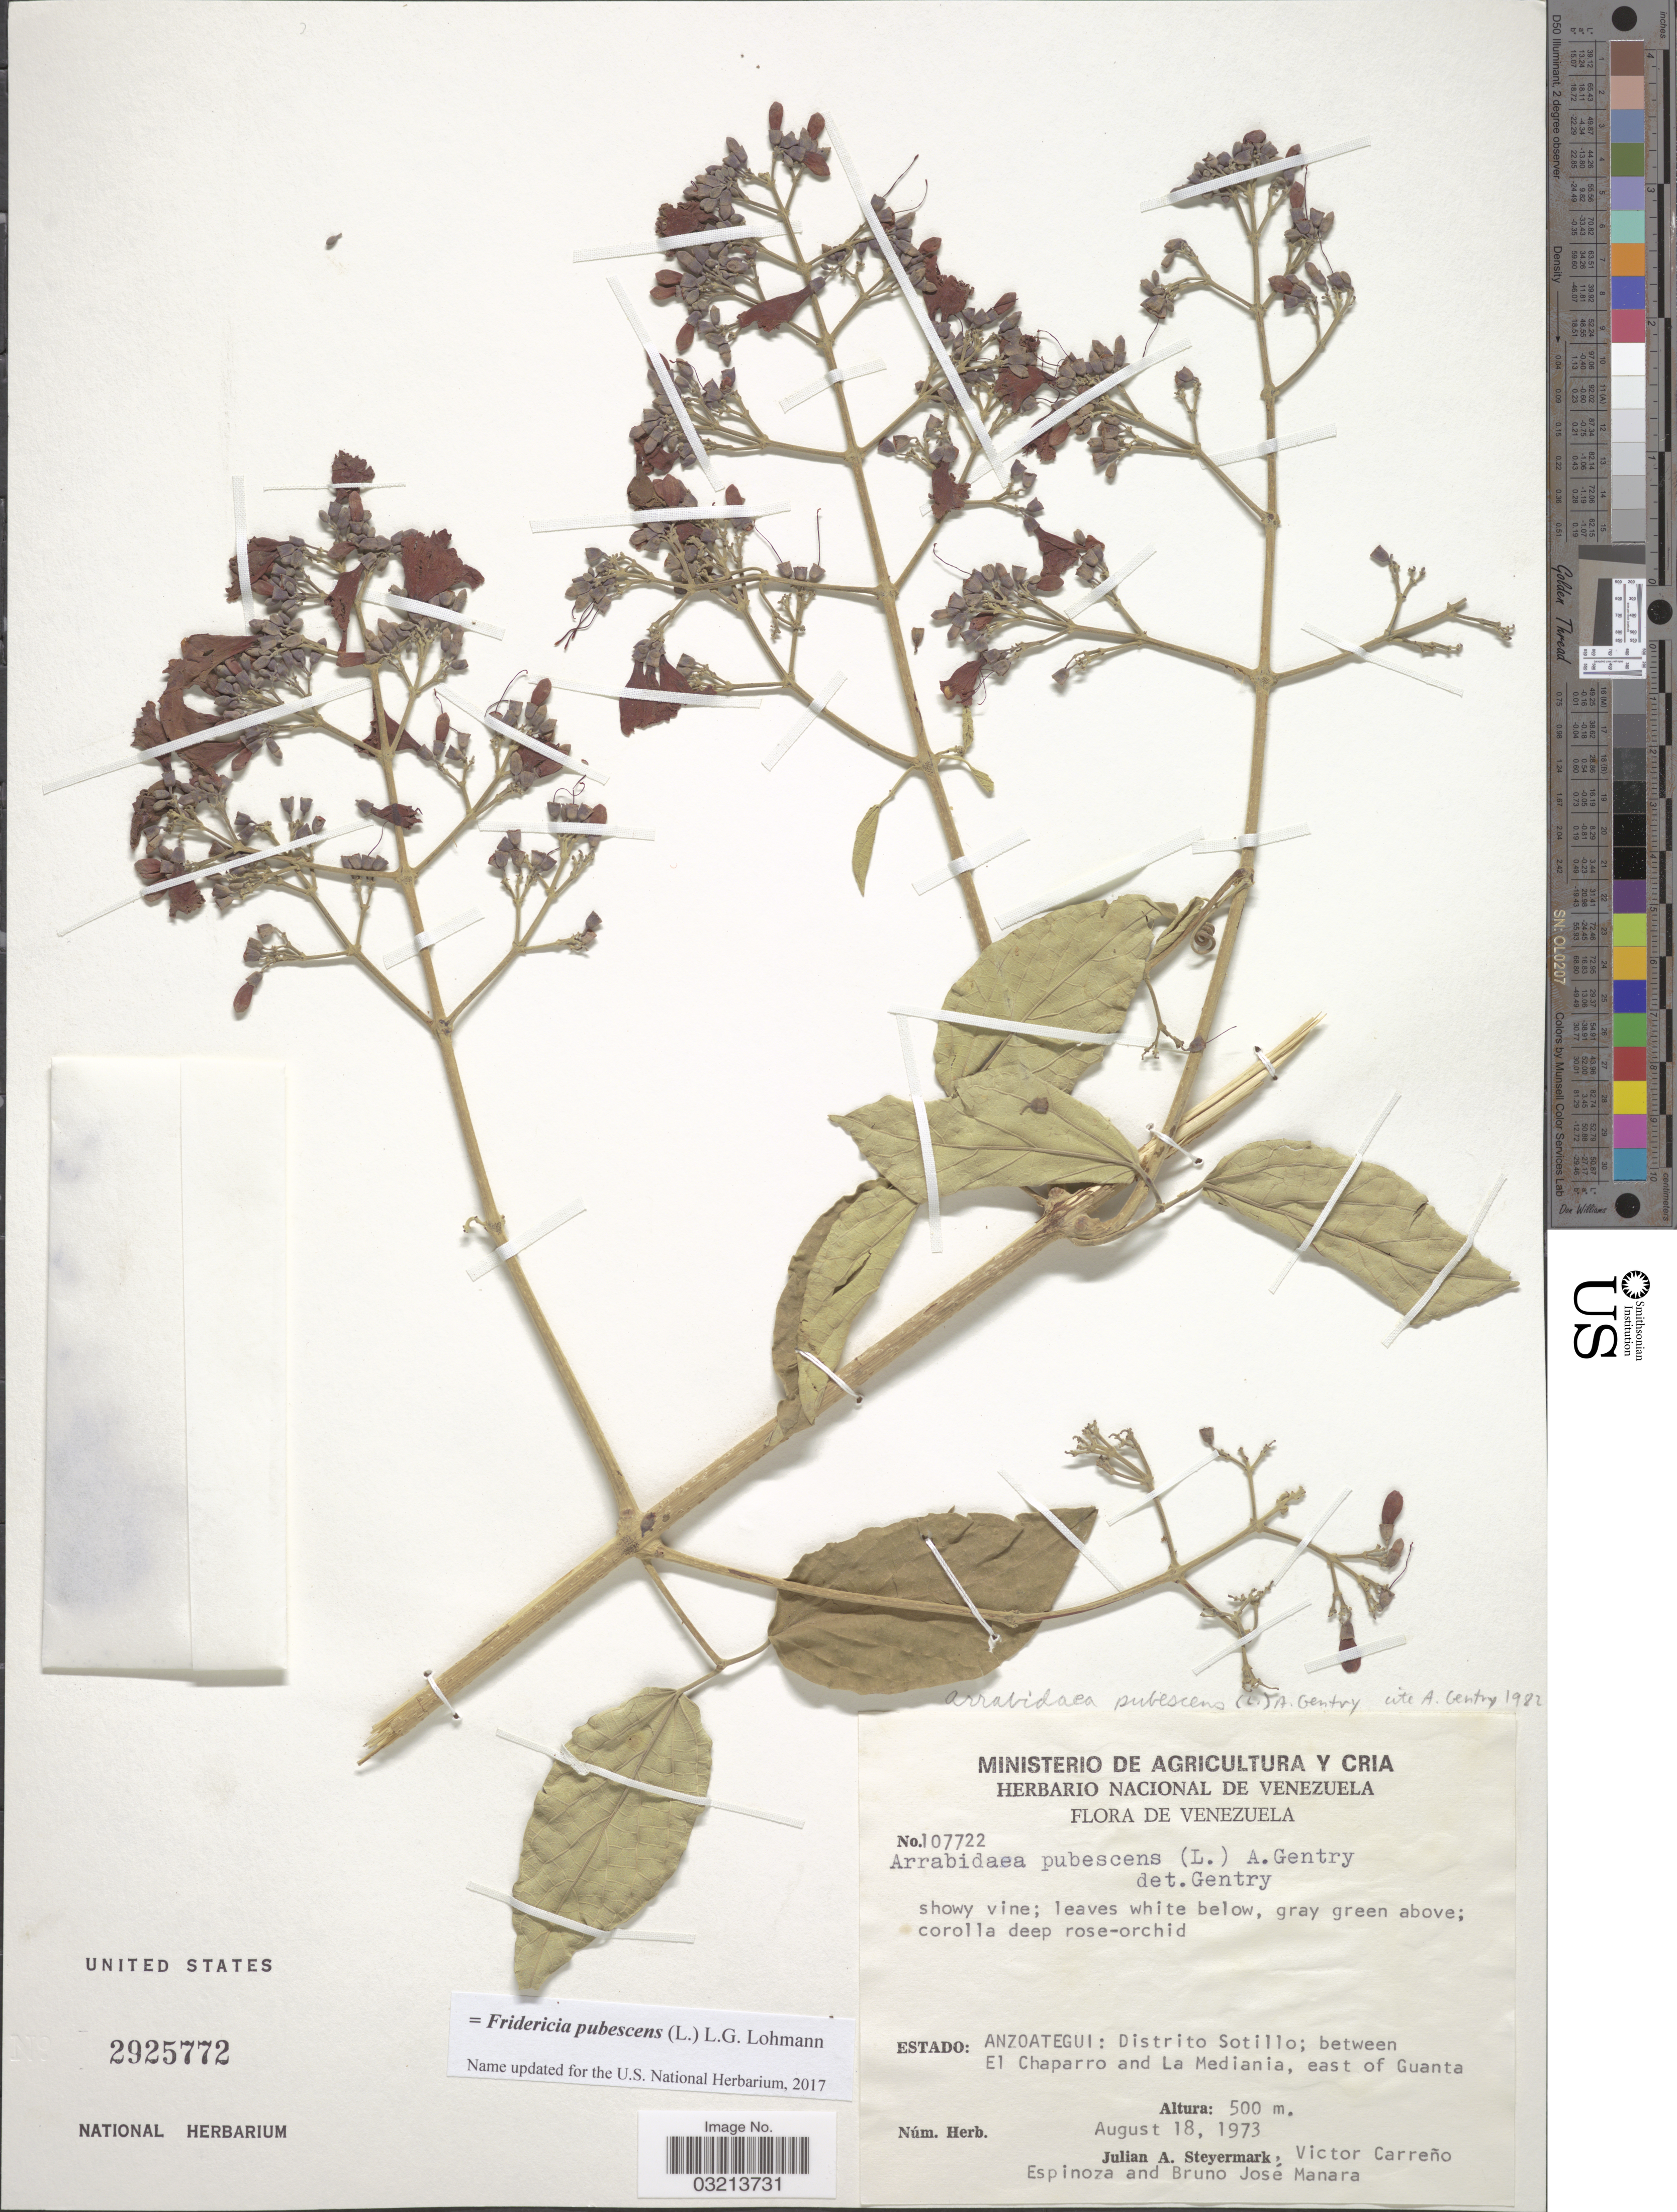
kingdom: Plantae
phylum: Tracheophyta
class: Magnoliopsida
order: Lamiales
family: Bignoniaceae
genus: Fridericia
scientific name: Fridericia pubescens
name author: (L.) L.G. Lohmann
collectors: J. Steyermark, V. Carreño E. & B. Manara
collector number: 107722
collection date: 1973-08-18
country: Venezuela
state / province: Anzoategui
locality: Distrito Sotillo; between El Chaparro and La Mediania, east of Guanta.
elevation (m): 500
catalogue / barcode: US 2925772